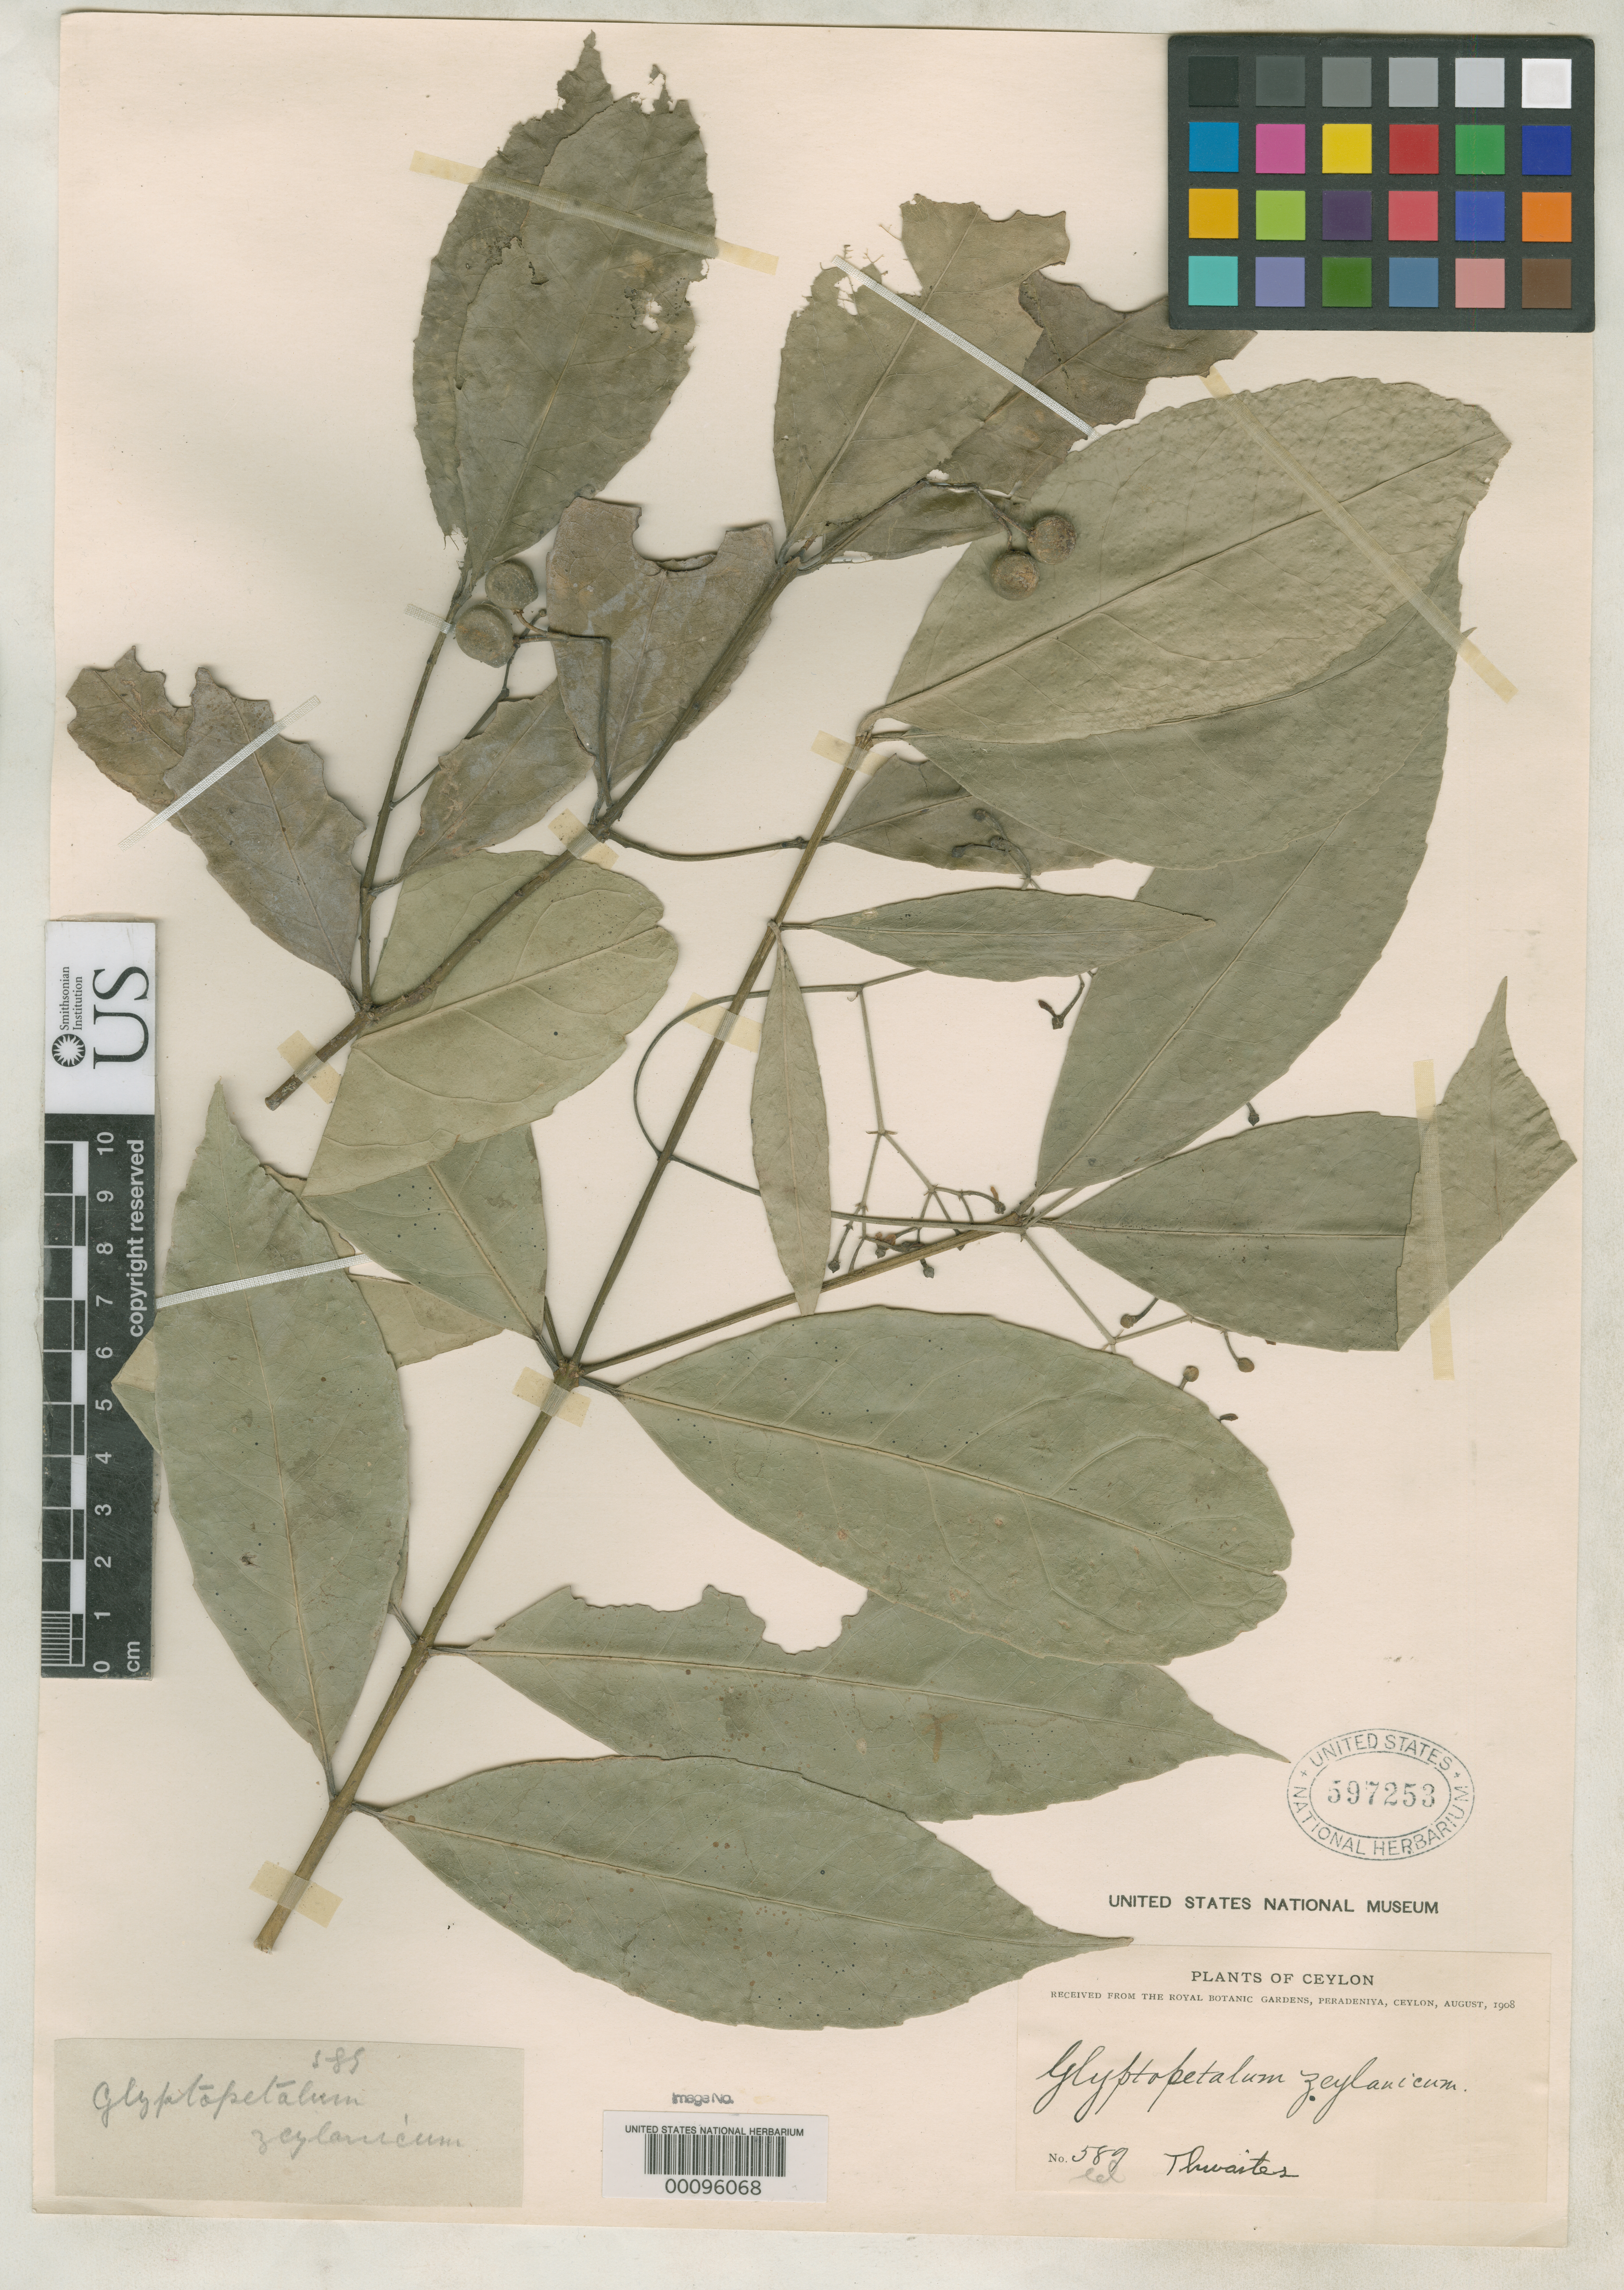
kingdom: Plantae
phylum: Tracheophyta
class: Magnoliopsida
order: Celastrales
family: Celastraceae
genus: Glyptopetalum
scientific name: Glyptopetalum zeylanicum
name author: Thwaites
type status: Isotype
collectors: G. H. K. Thwaites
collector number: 589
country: Sri Lanka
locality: "Ceylon"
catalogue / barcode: US 597253